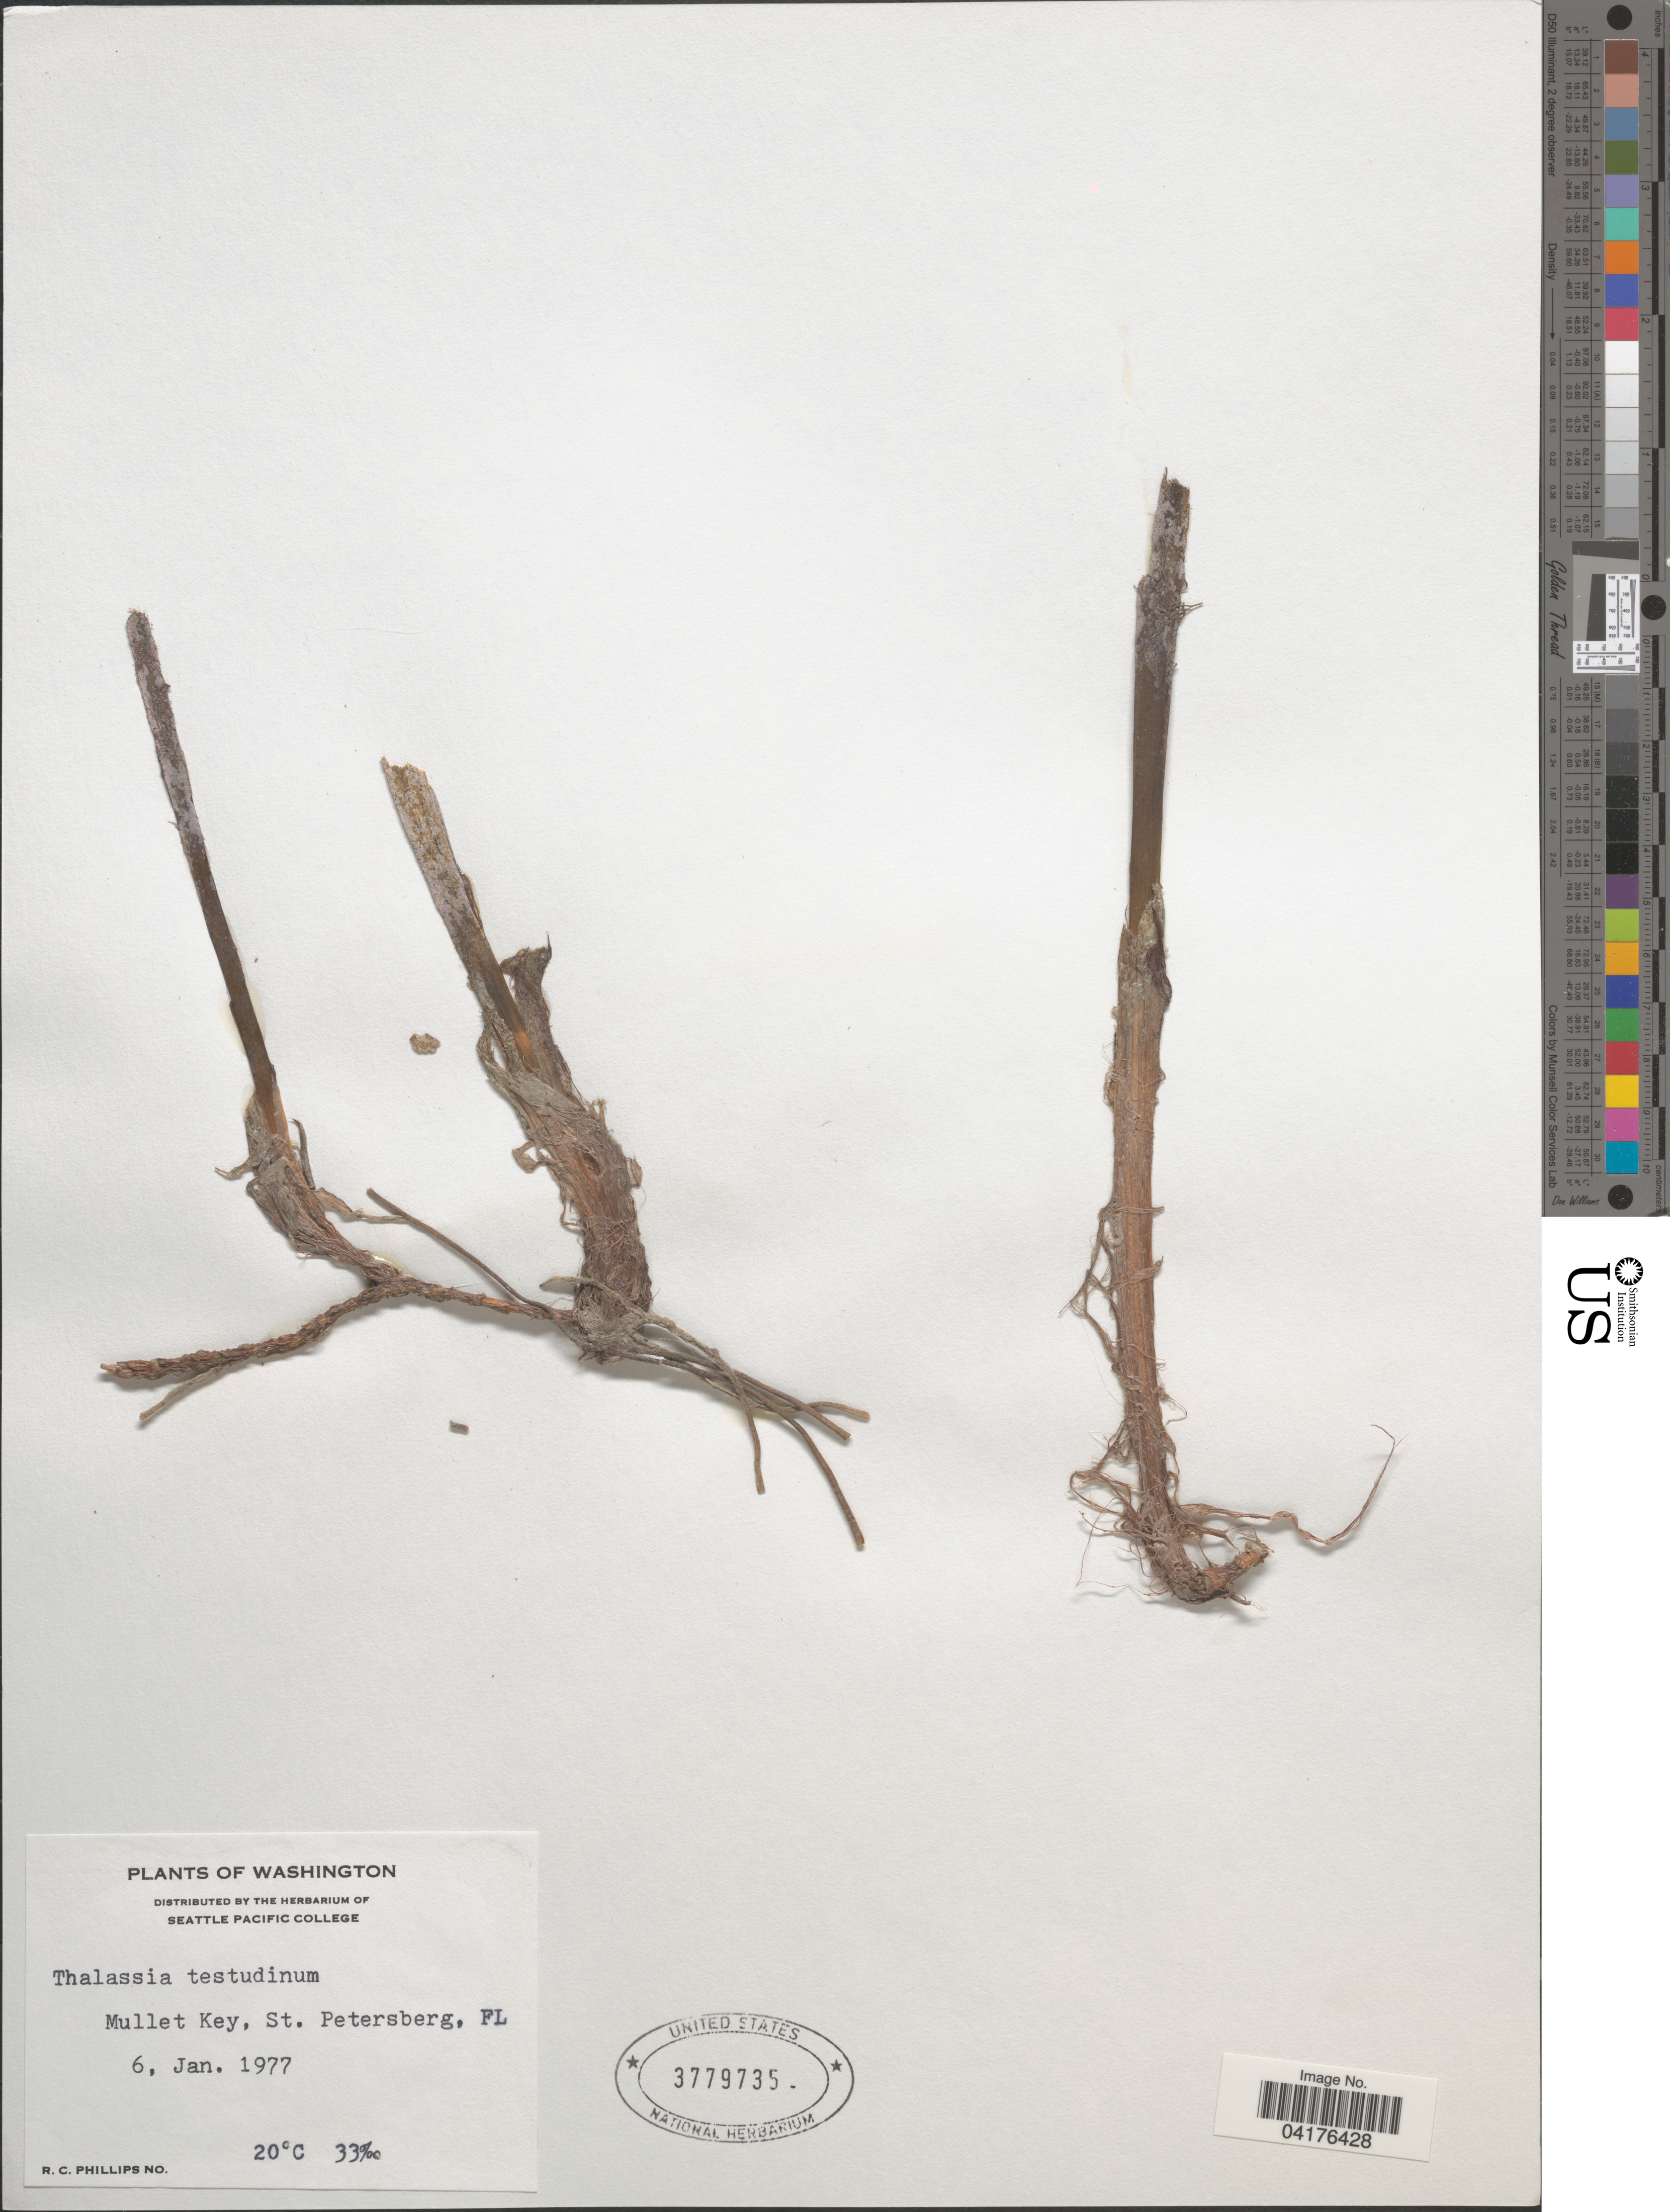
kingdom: Plantae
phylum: Tracheophyta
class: Liliopsida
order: Alismatales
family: Hydrocharitaceae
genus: Thalassia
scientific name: Thalassia testudinum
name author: Banks & Sol. ex K.D. Koenig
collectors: R. C. Phillips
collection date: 1977-01-06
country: United States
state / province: Florida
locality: Mullet Key, St. Petersburg, FL.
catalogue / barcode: US 3779735